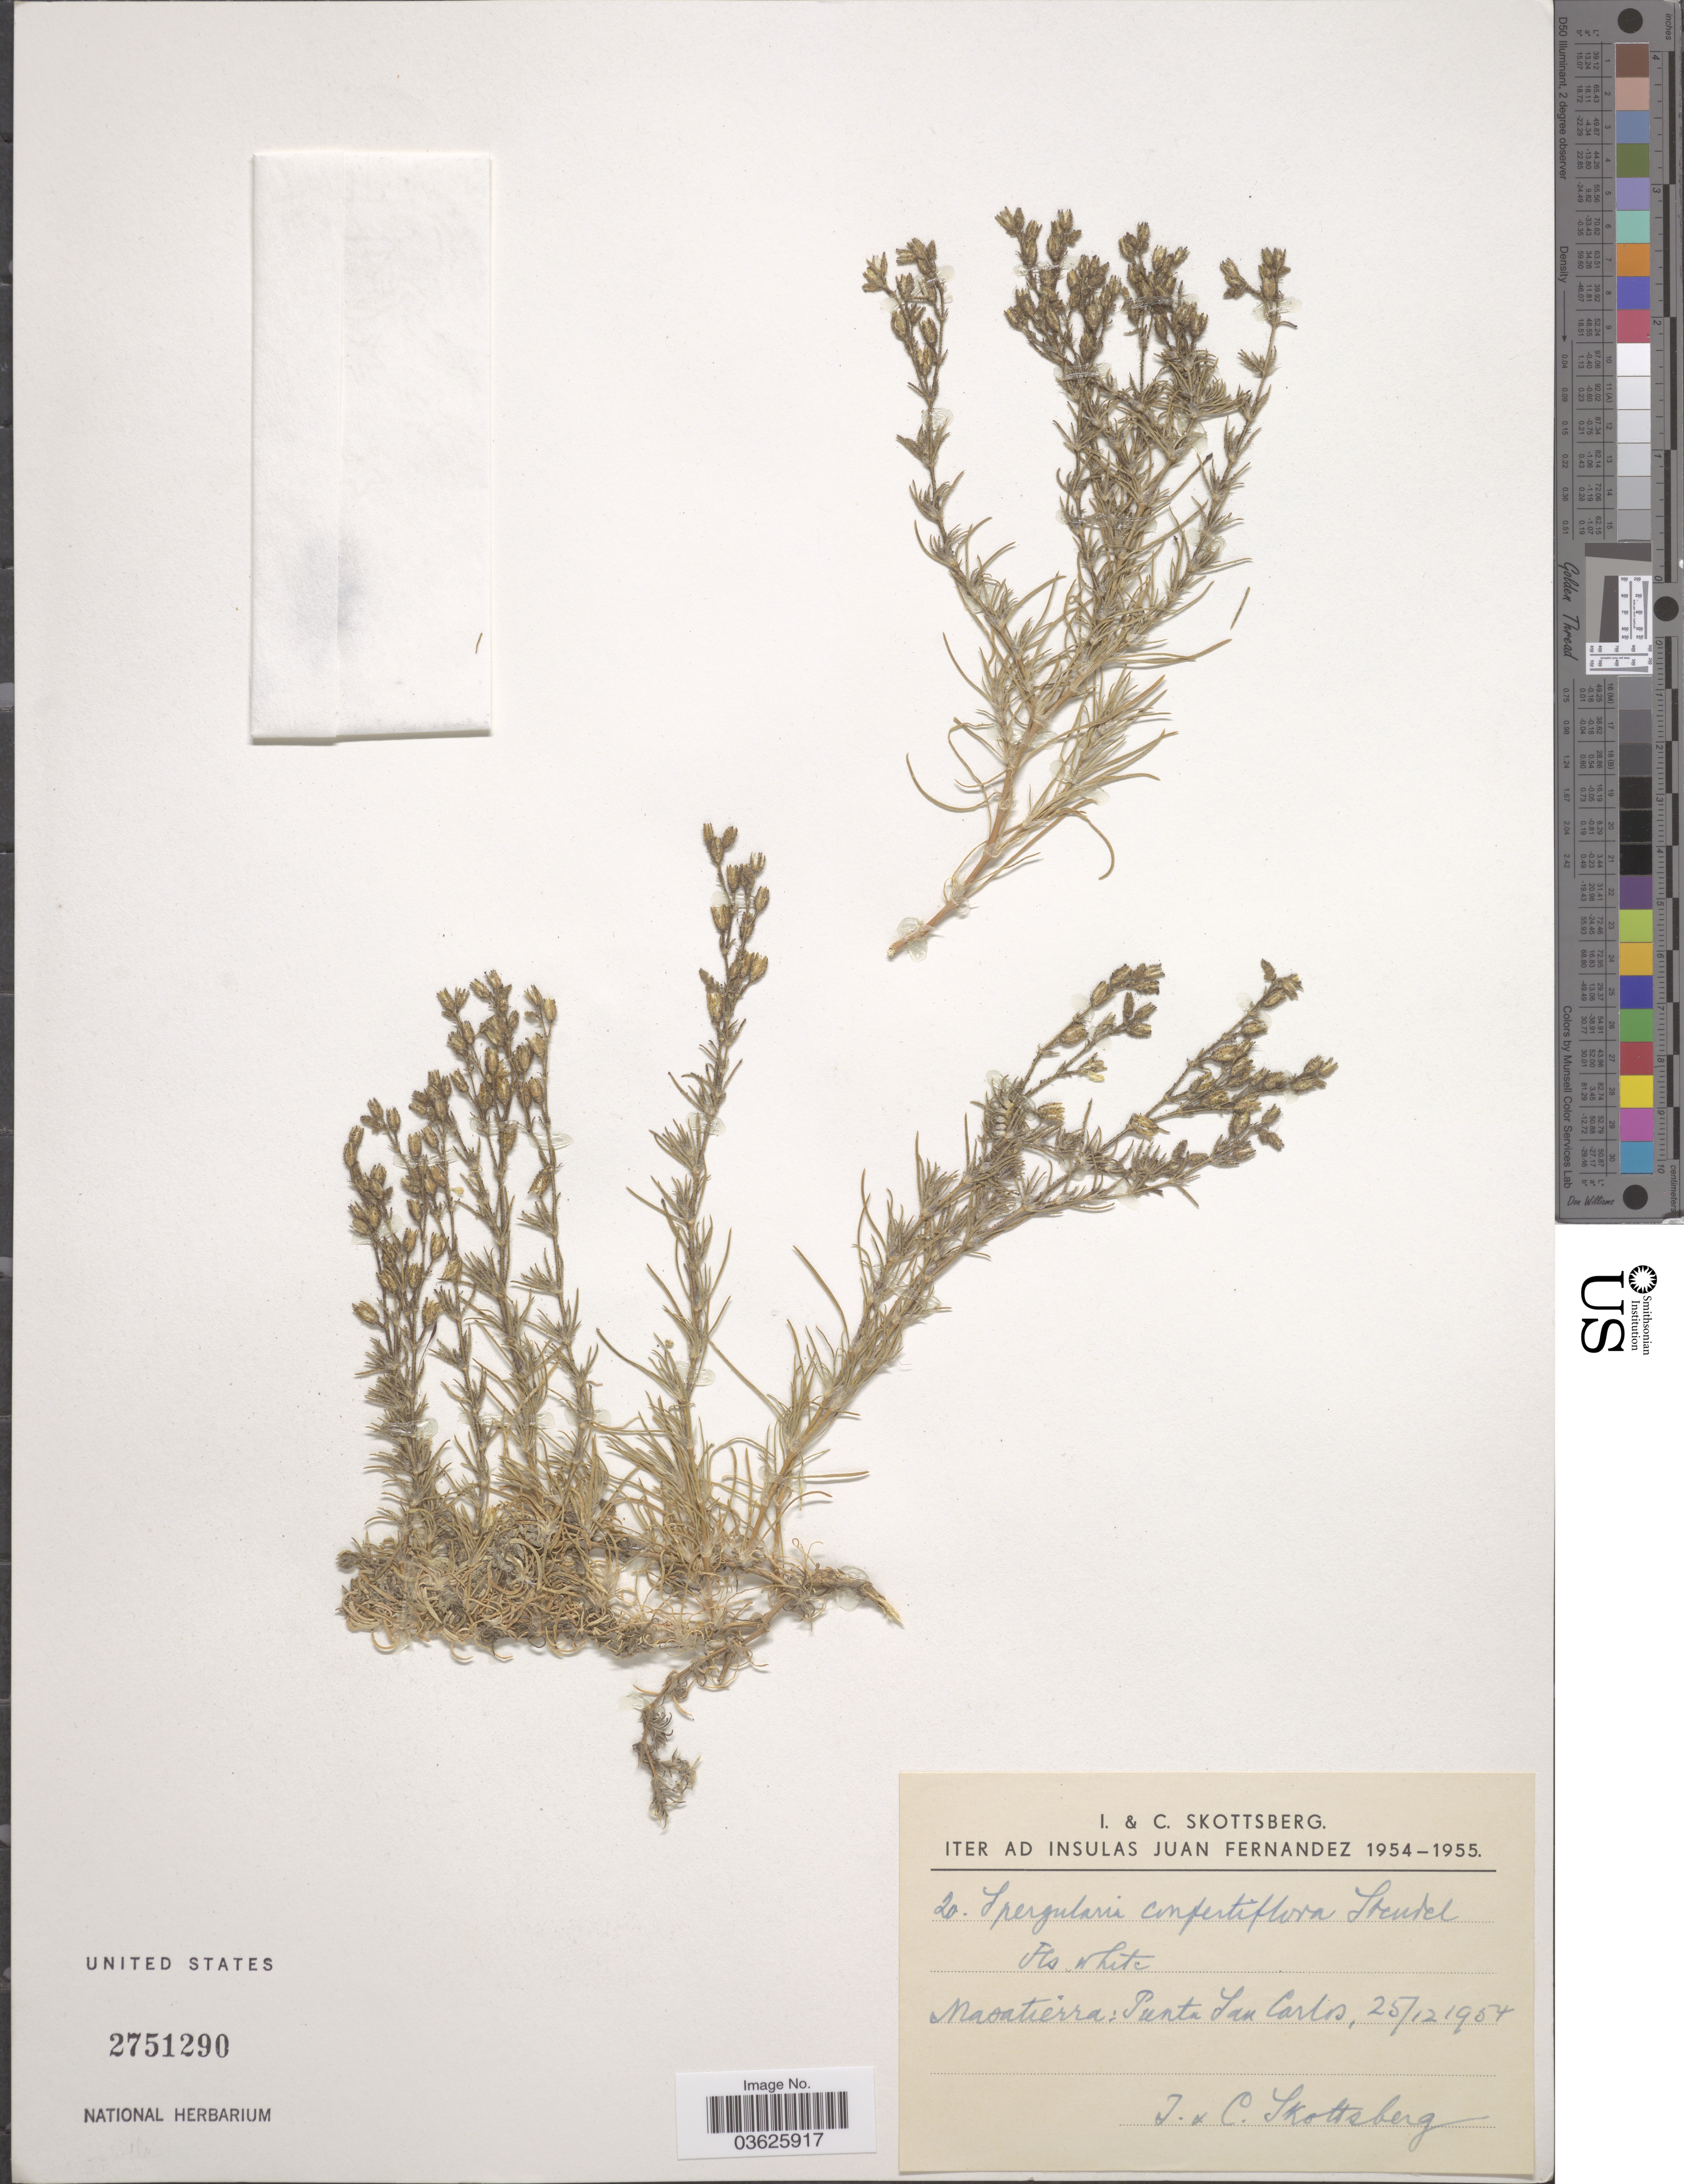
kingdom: Plantae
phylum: Tracheophyta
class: Magnoliopsida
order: Caryophyllales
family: Caryophyllaceae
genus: Spergularia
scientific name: Spergularia confertiflora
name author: Steud.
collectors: I. Skottsberg & C. Skottsberg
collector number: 20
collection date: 1954-12-25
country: Chile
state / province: Valparaíso (V)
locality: Iter ad Insulas Juan Fernandez. Masatierra: Punta San Carlos.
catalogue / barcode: US 2751290